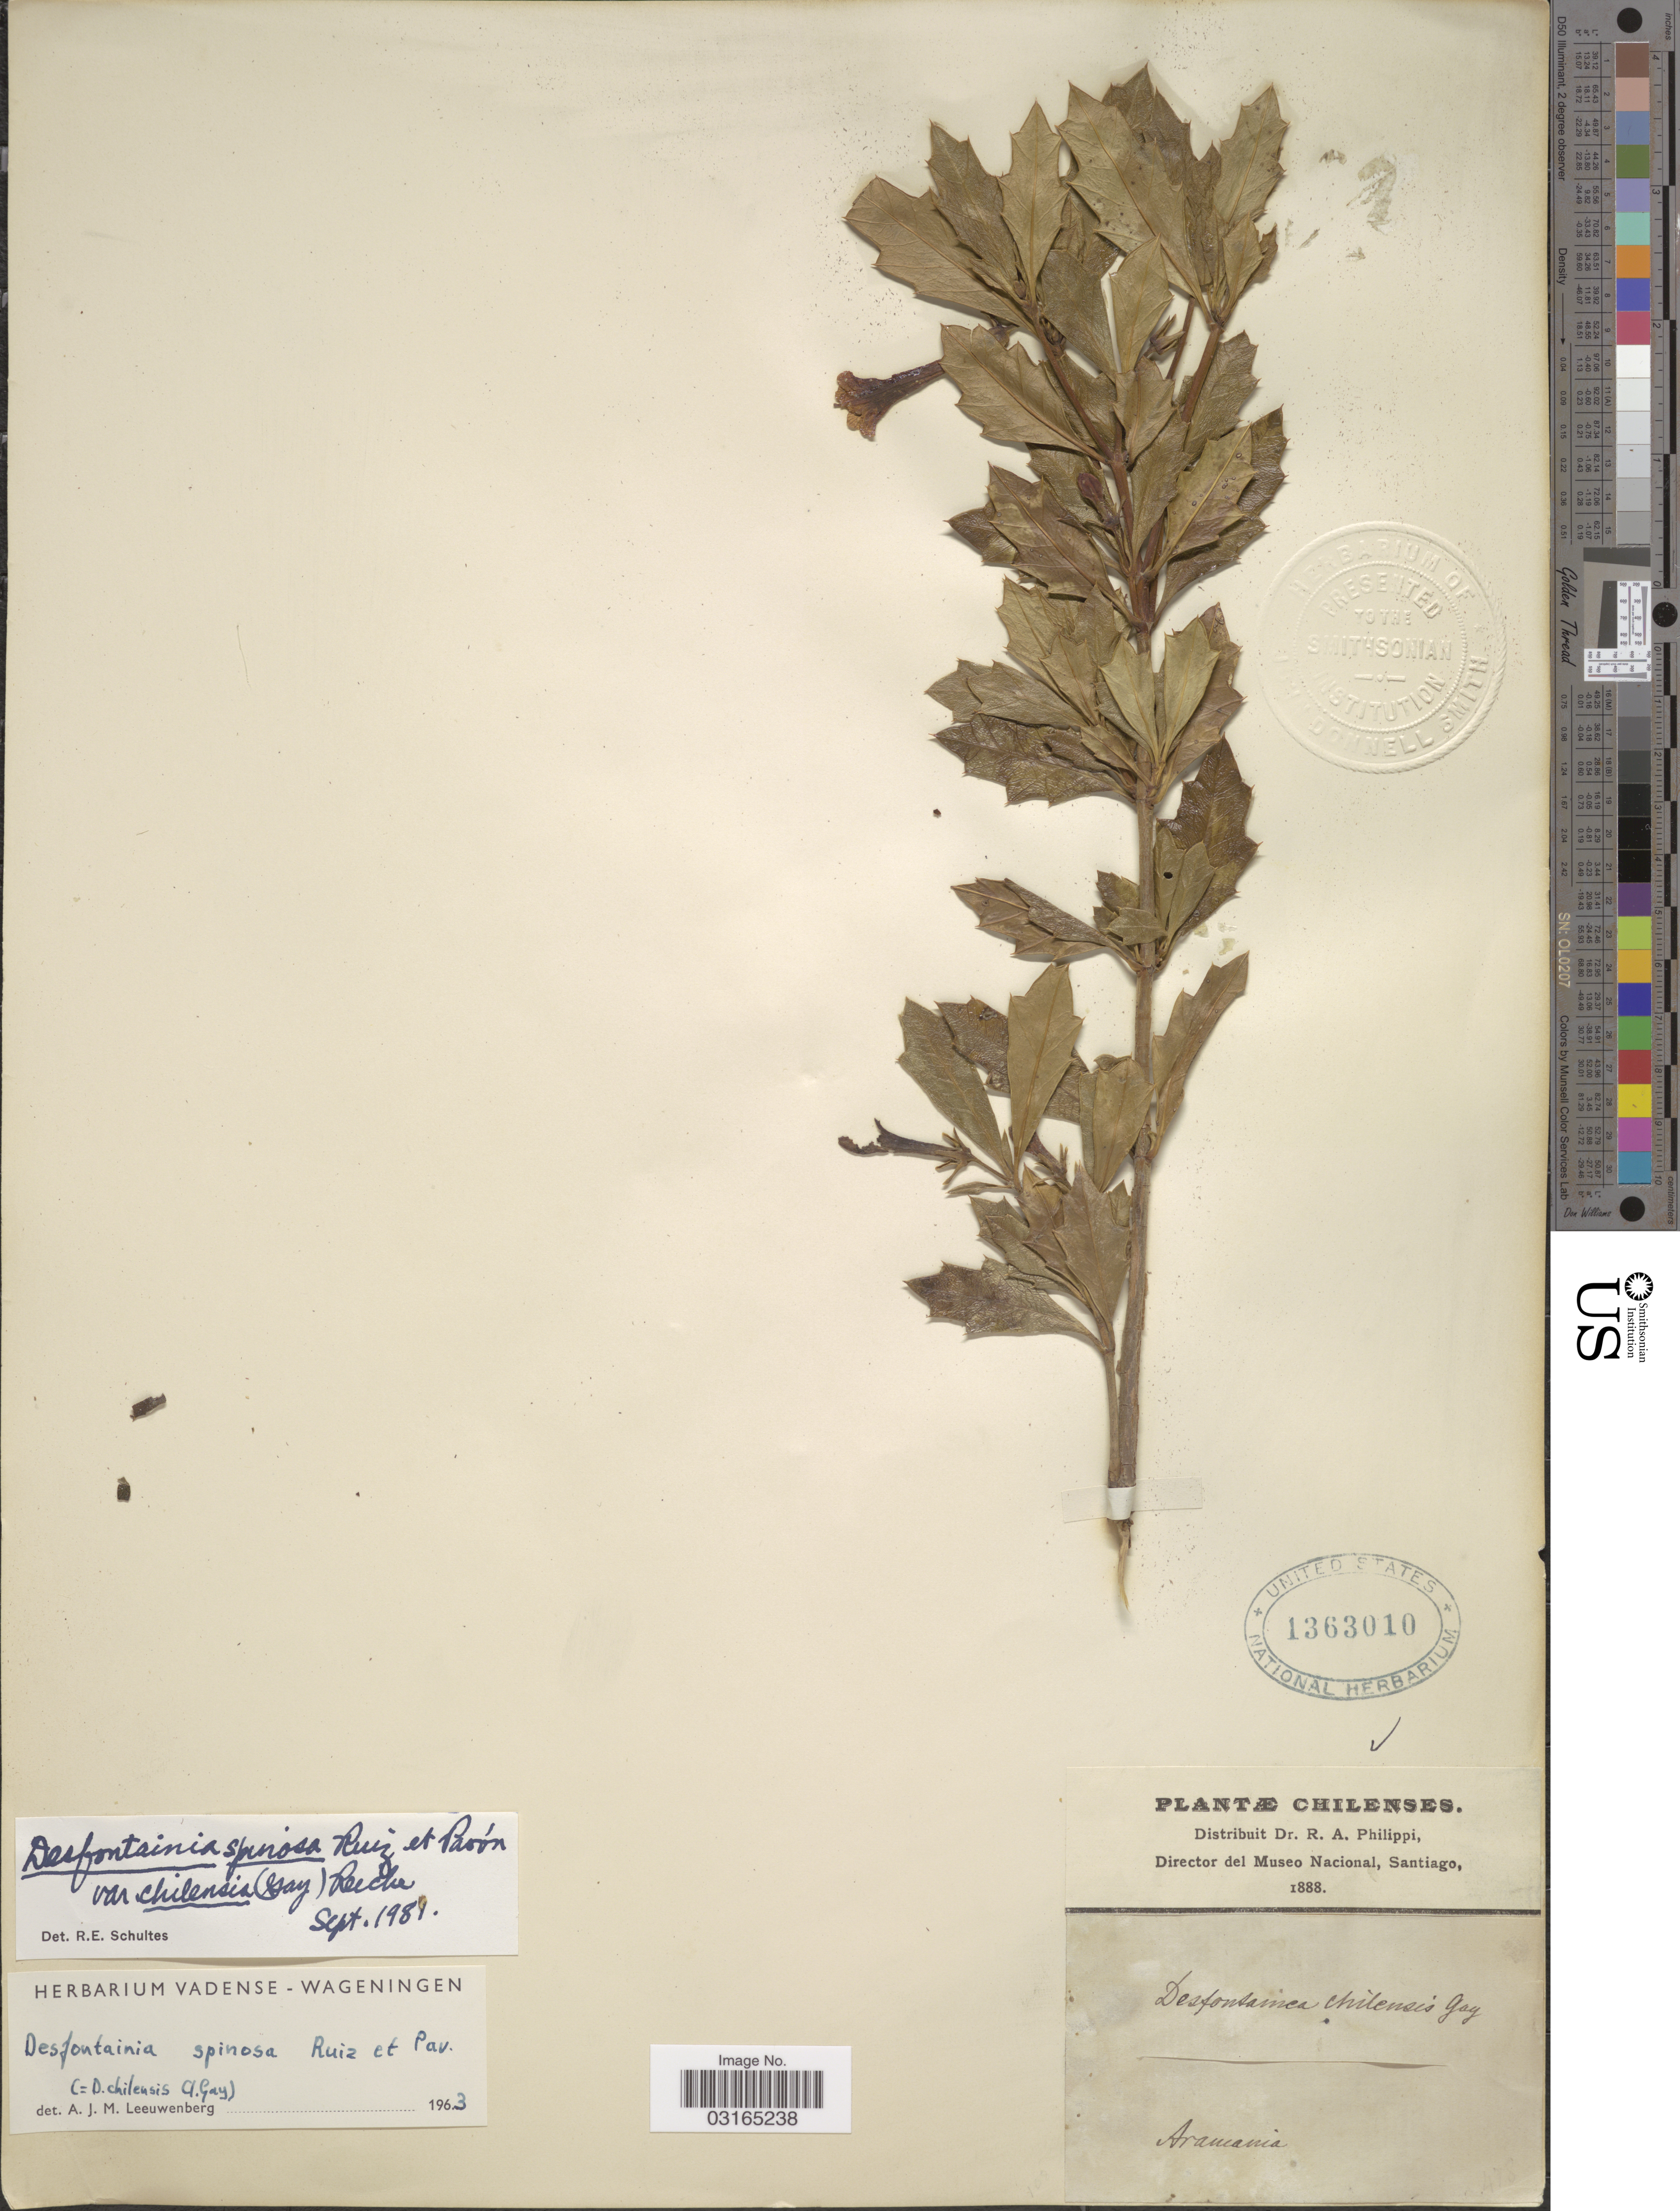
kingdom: Plantae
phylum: Tracheophyta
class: Magnoliopsida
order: Bruniales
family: Columelliaceae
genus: Desfontainia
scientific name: Desfontainia spinosa var. chilensis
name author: (Gay) Reiche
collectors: ex. herb. R.A. Philippi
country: Chile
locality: Aramania.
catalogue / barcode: US 1363010